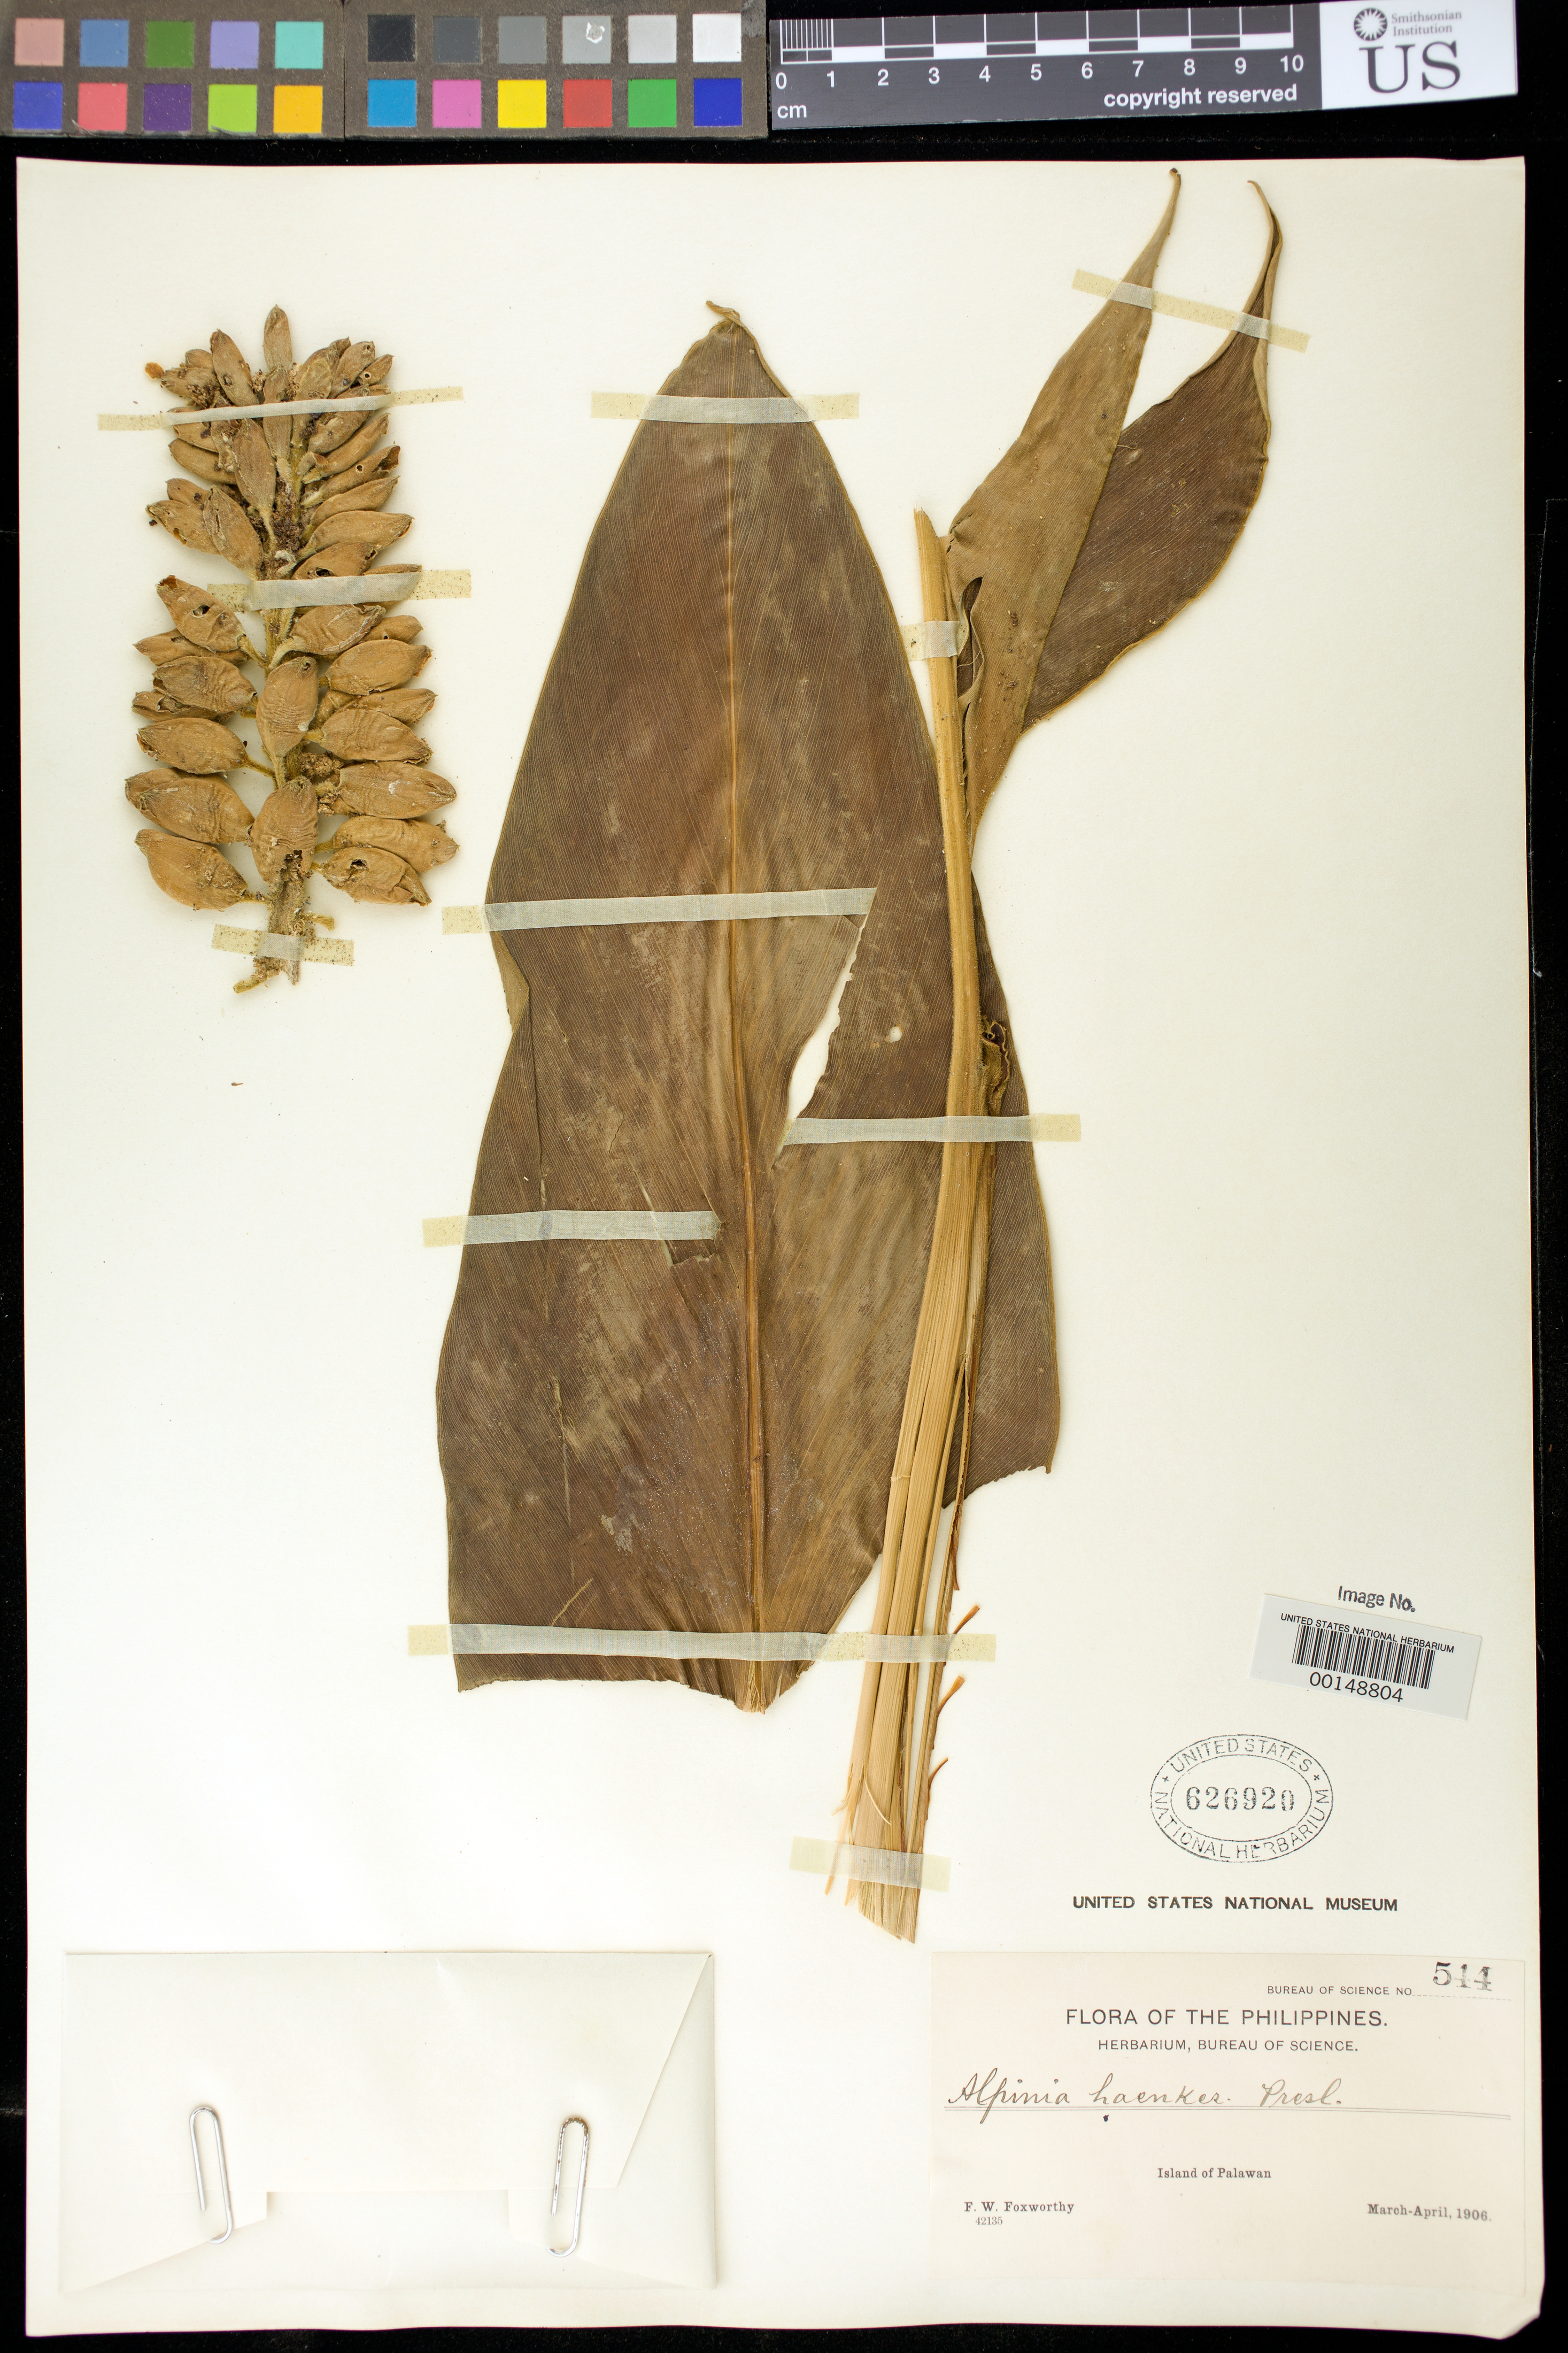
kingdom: Plantae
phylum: Tracheophyta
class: Liliopsida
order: Zingiberales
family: Zingiberaceae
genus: Alpinia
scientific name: Alpinia haenkei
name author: C. Presl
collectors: F. W. Foxworthy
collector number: Bur. Sci. 544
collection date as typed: Mar 1906 to -- Apr 1906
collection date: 1906-03/1906-04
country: Philippines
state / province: Mimaropa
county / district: Palawan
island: Palawan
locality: Palawan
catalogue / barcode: US 626920